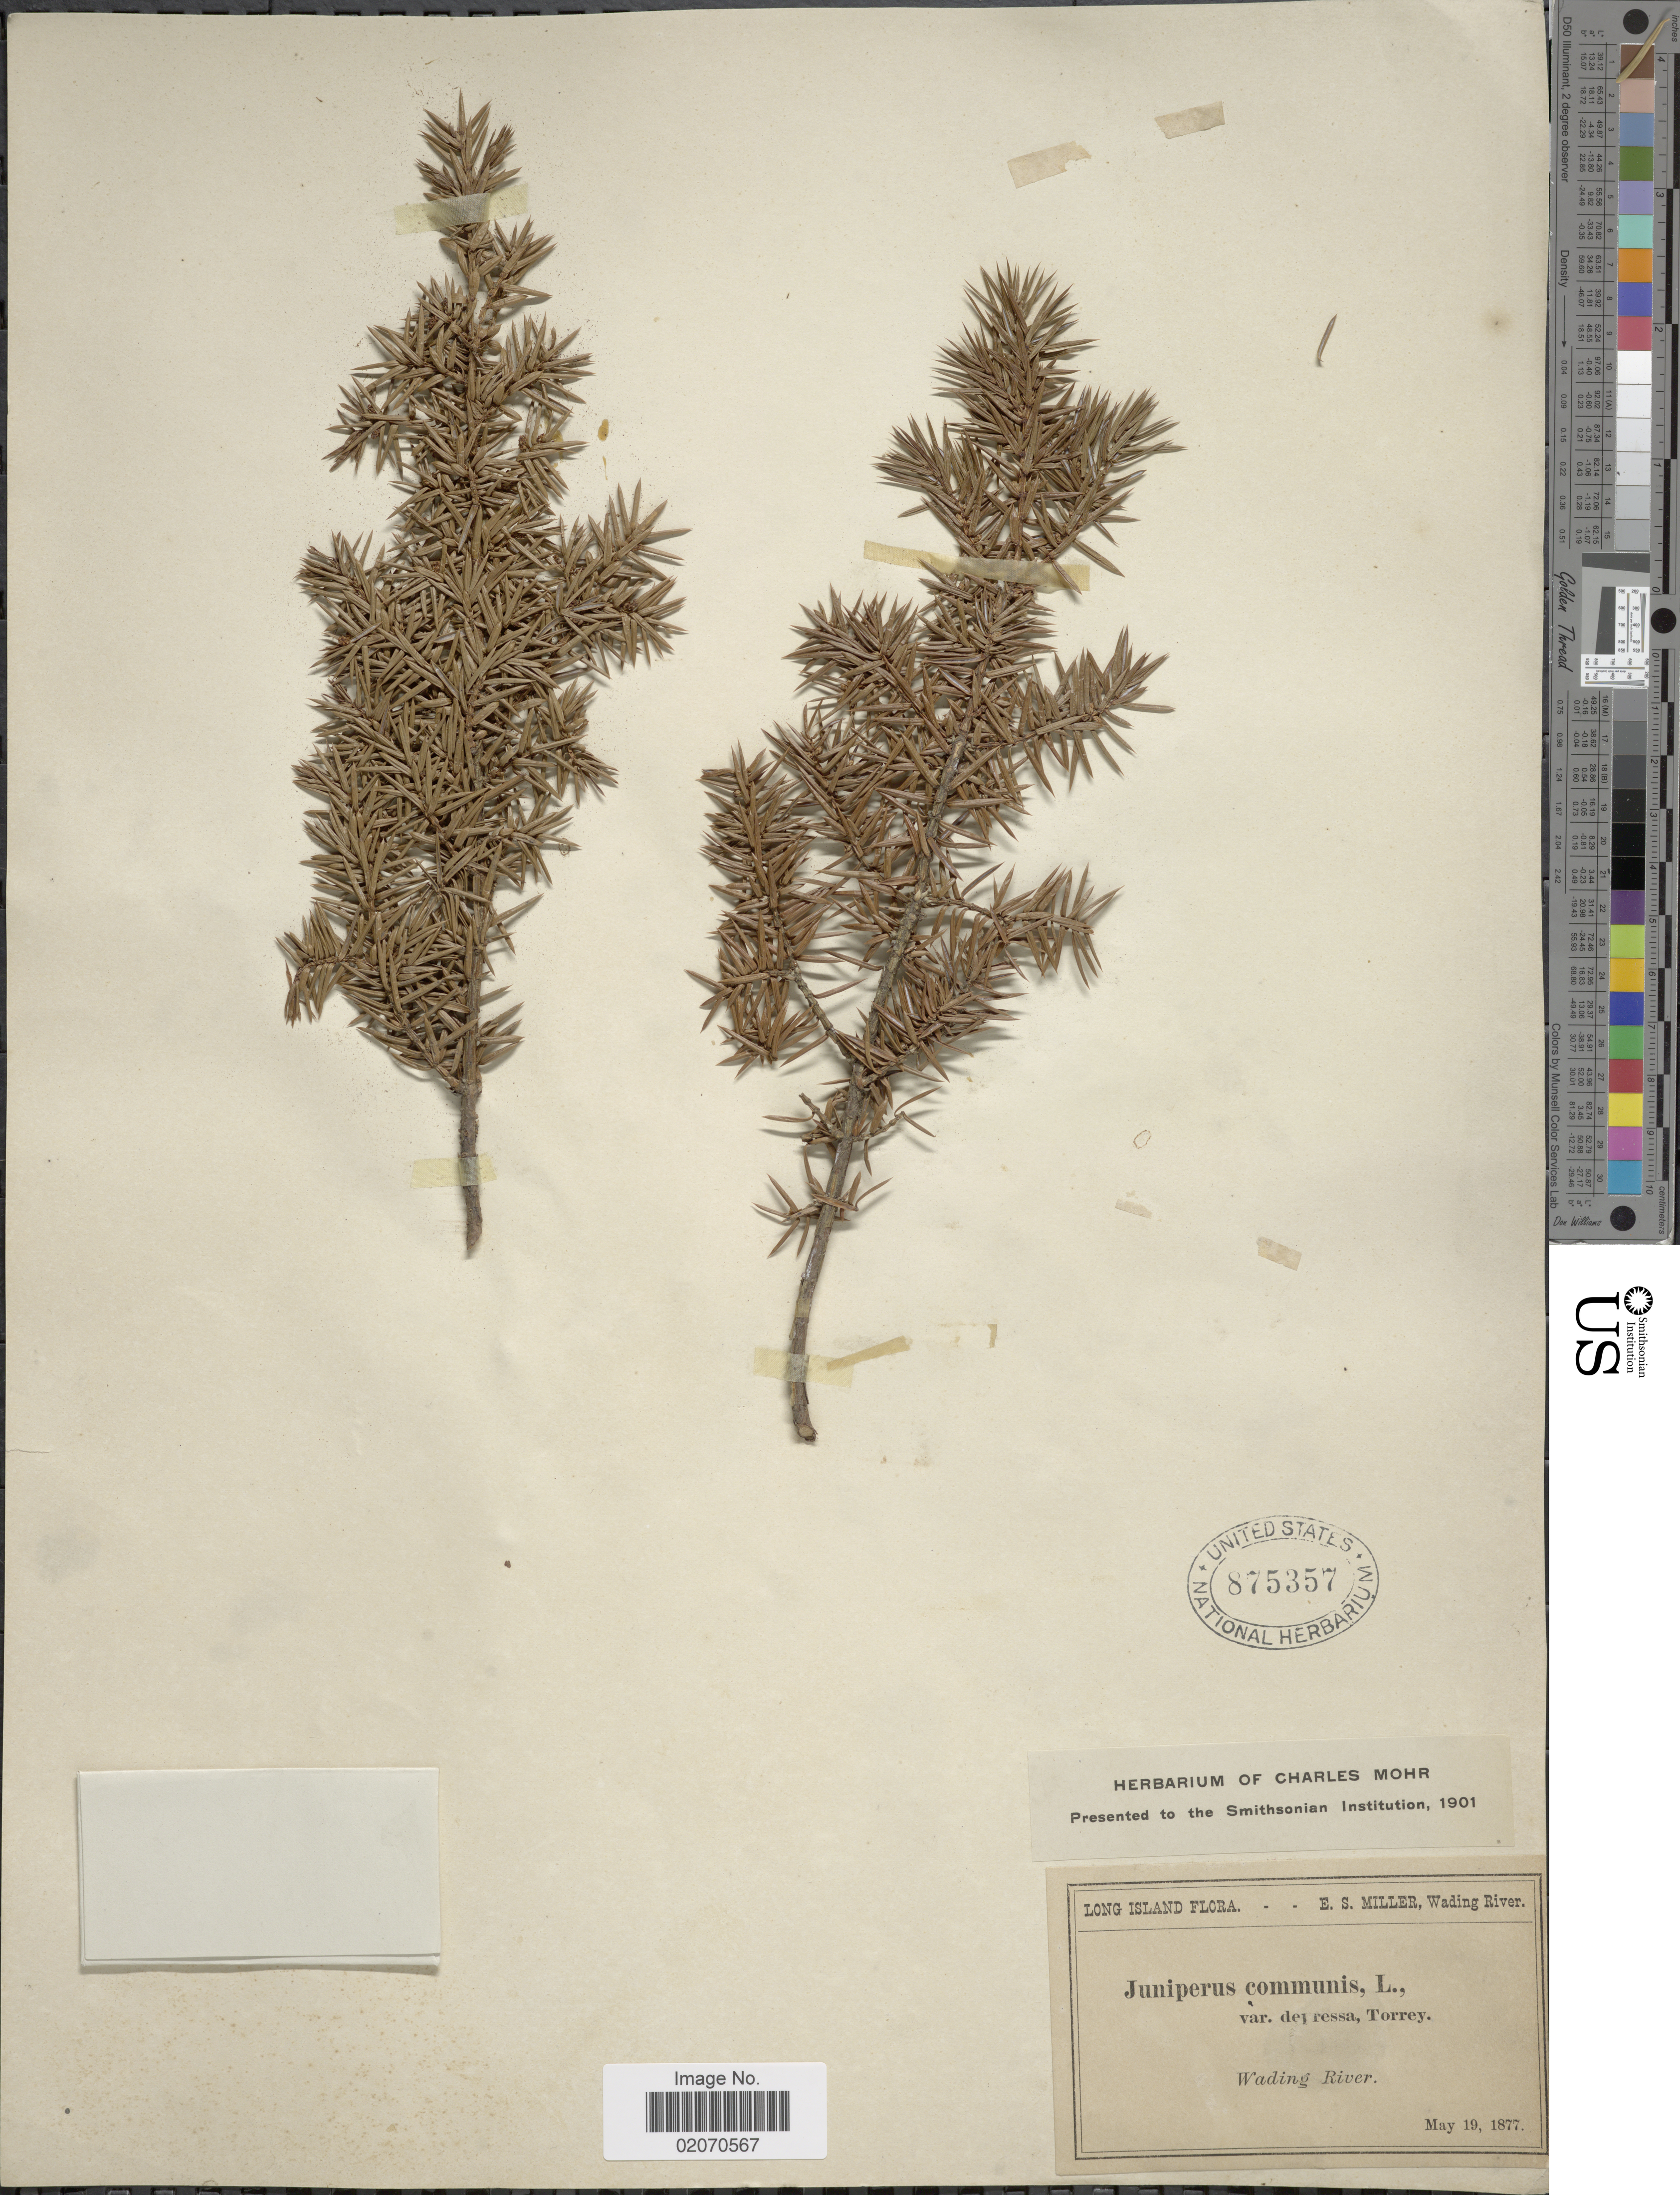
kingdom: Plantae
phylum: Tracheophyta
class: Pinopsida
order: Pinales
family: Cupressaceae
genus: Juniperus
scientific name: Juniperus communis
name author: L.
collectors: E. S. Miller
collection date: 1877-05-19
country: United States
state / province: New York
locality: Long Island, Wading River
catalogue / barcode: US 875357